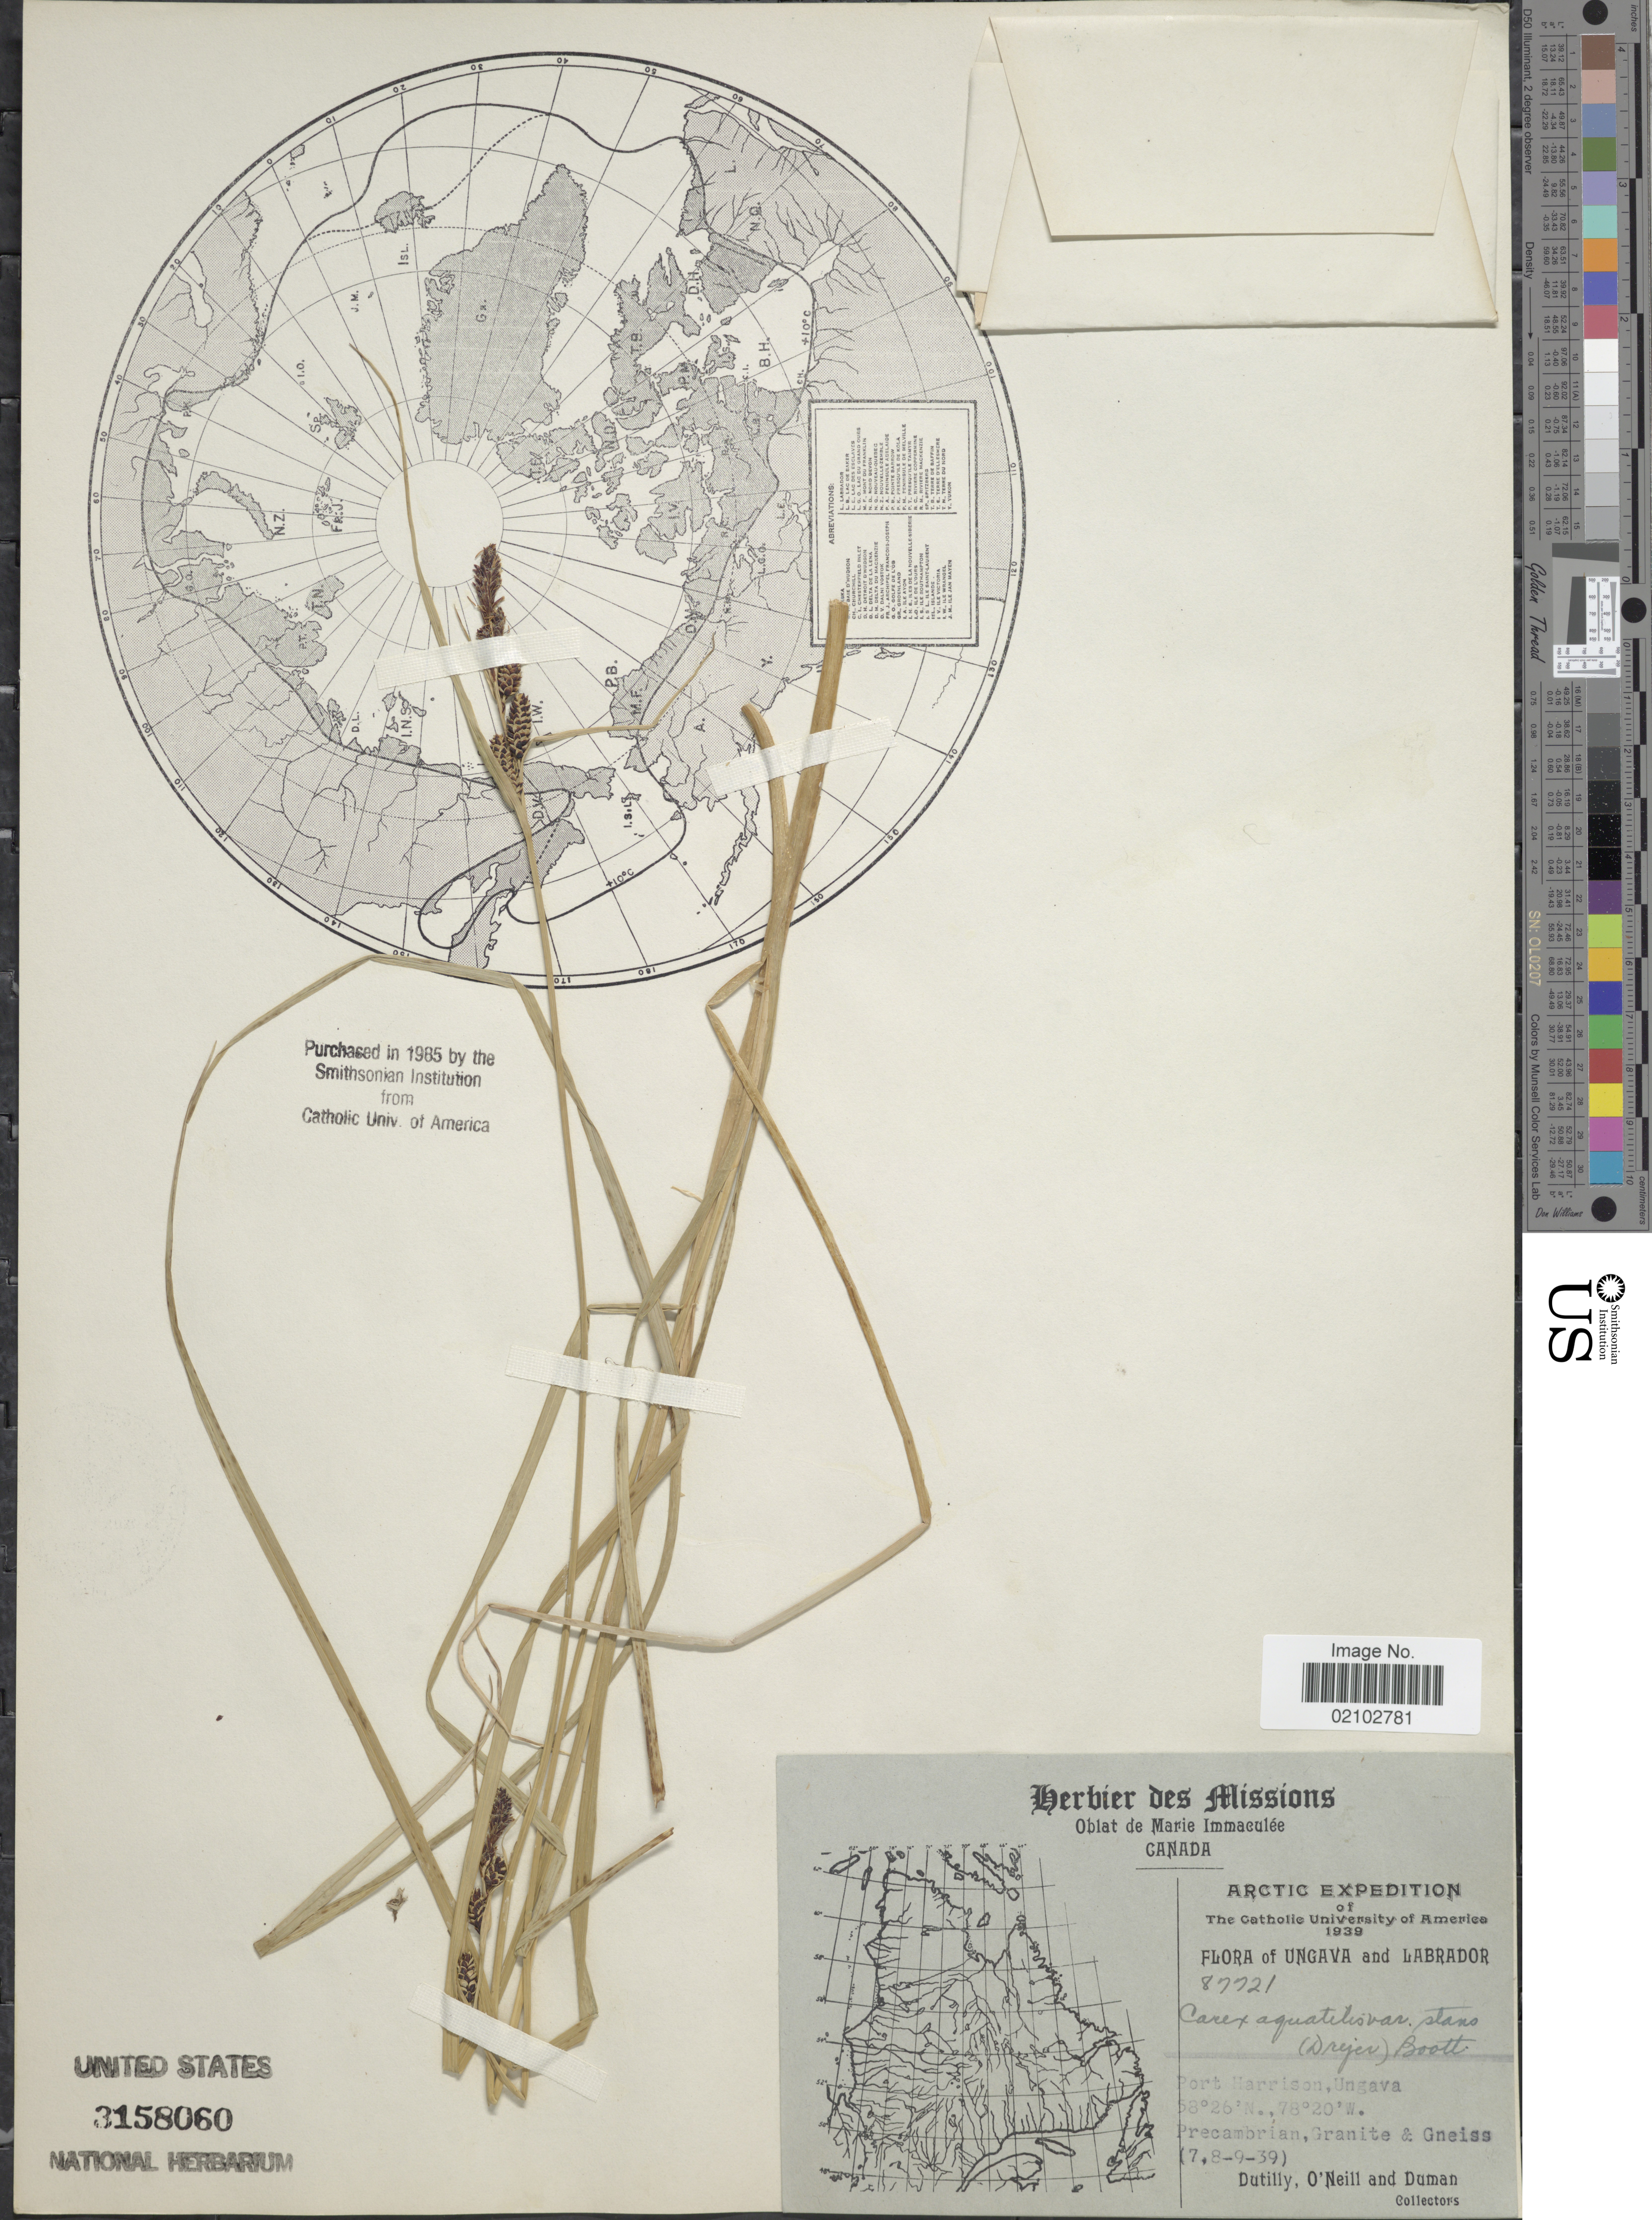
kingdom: Plantae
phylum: Tracheophyta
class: Liliopsida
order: Poales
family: Cyperaceae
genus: Carex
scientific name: Carex aquatilis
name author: Wahlenb.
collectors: -. Dutilly, -. O'Neill & -. Duman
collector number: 87721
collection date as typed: Transcribed d/m/y: 7/9/39 to 8/9/39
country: Canada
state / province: Quebec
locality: Arctic, Ungava and Labrador, Port Harrison, Ungava.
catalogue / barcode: US 3158060